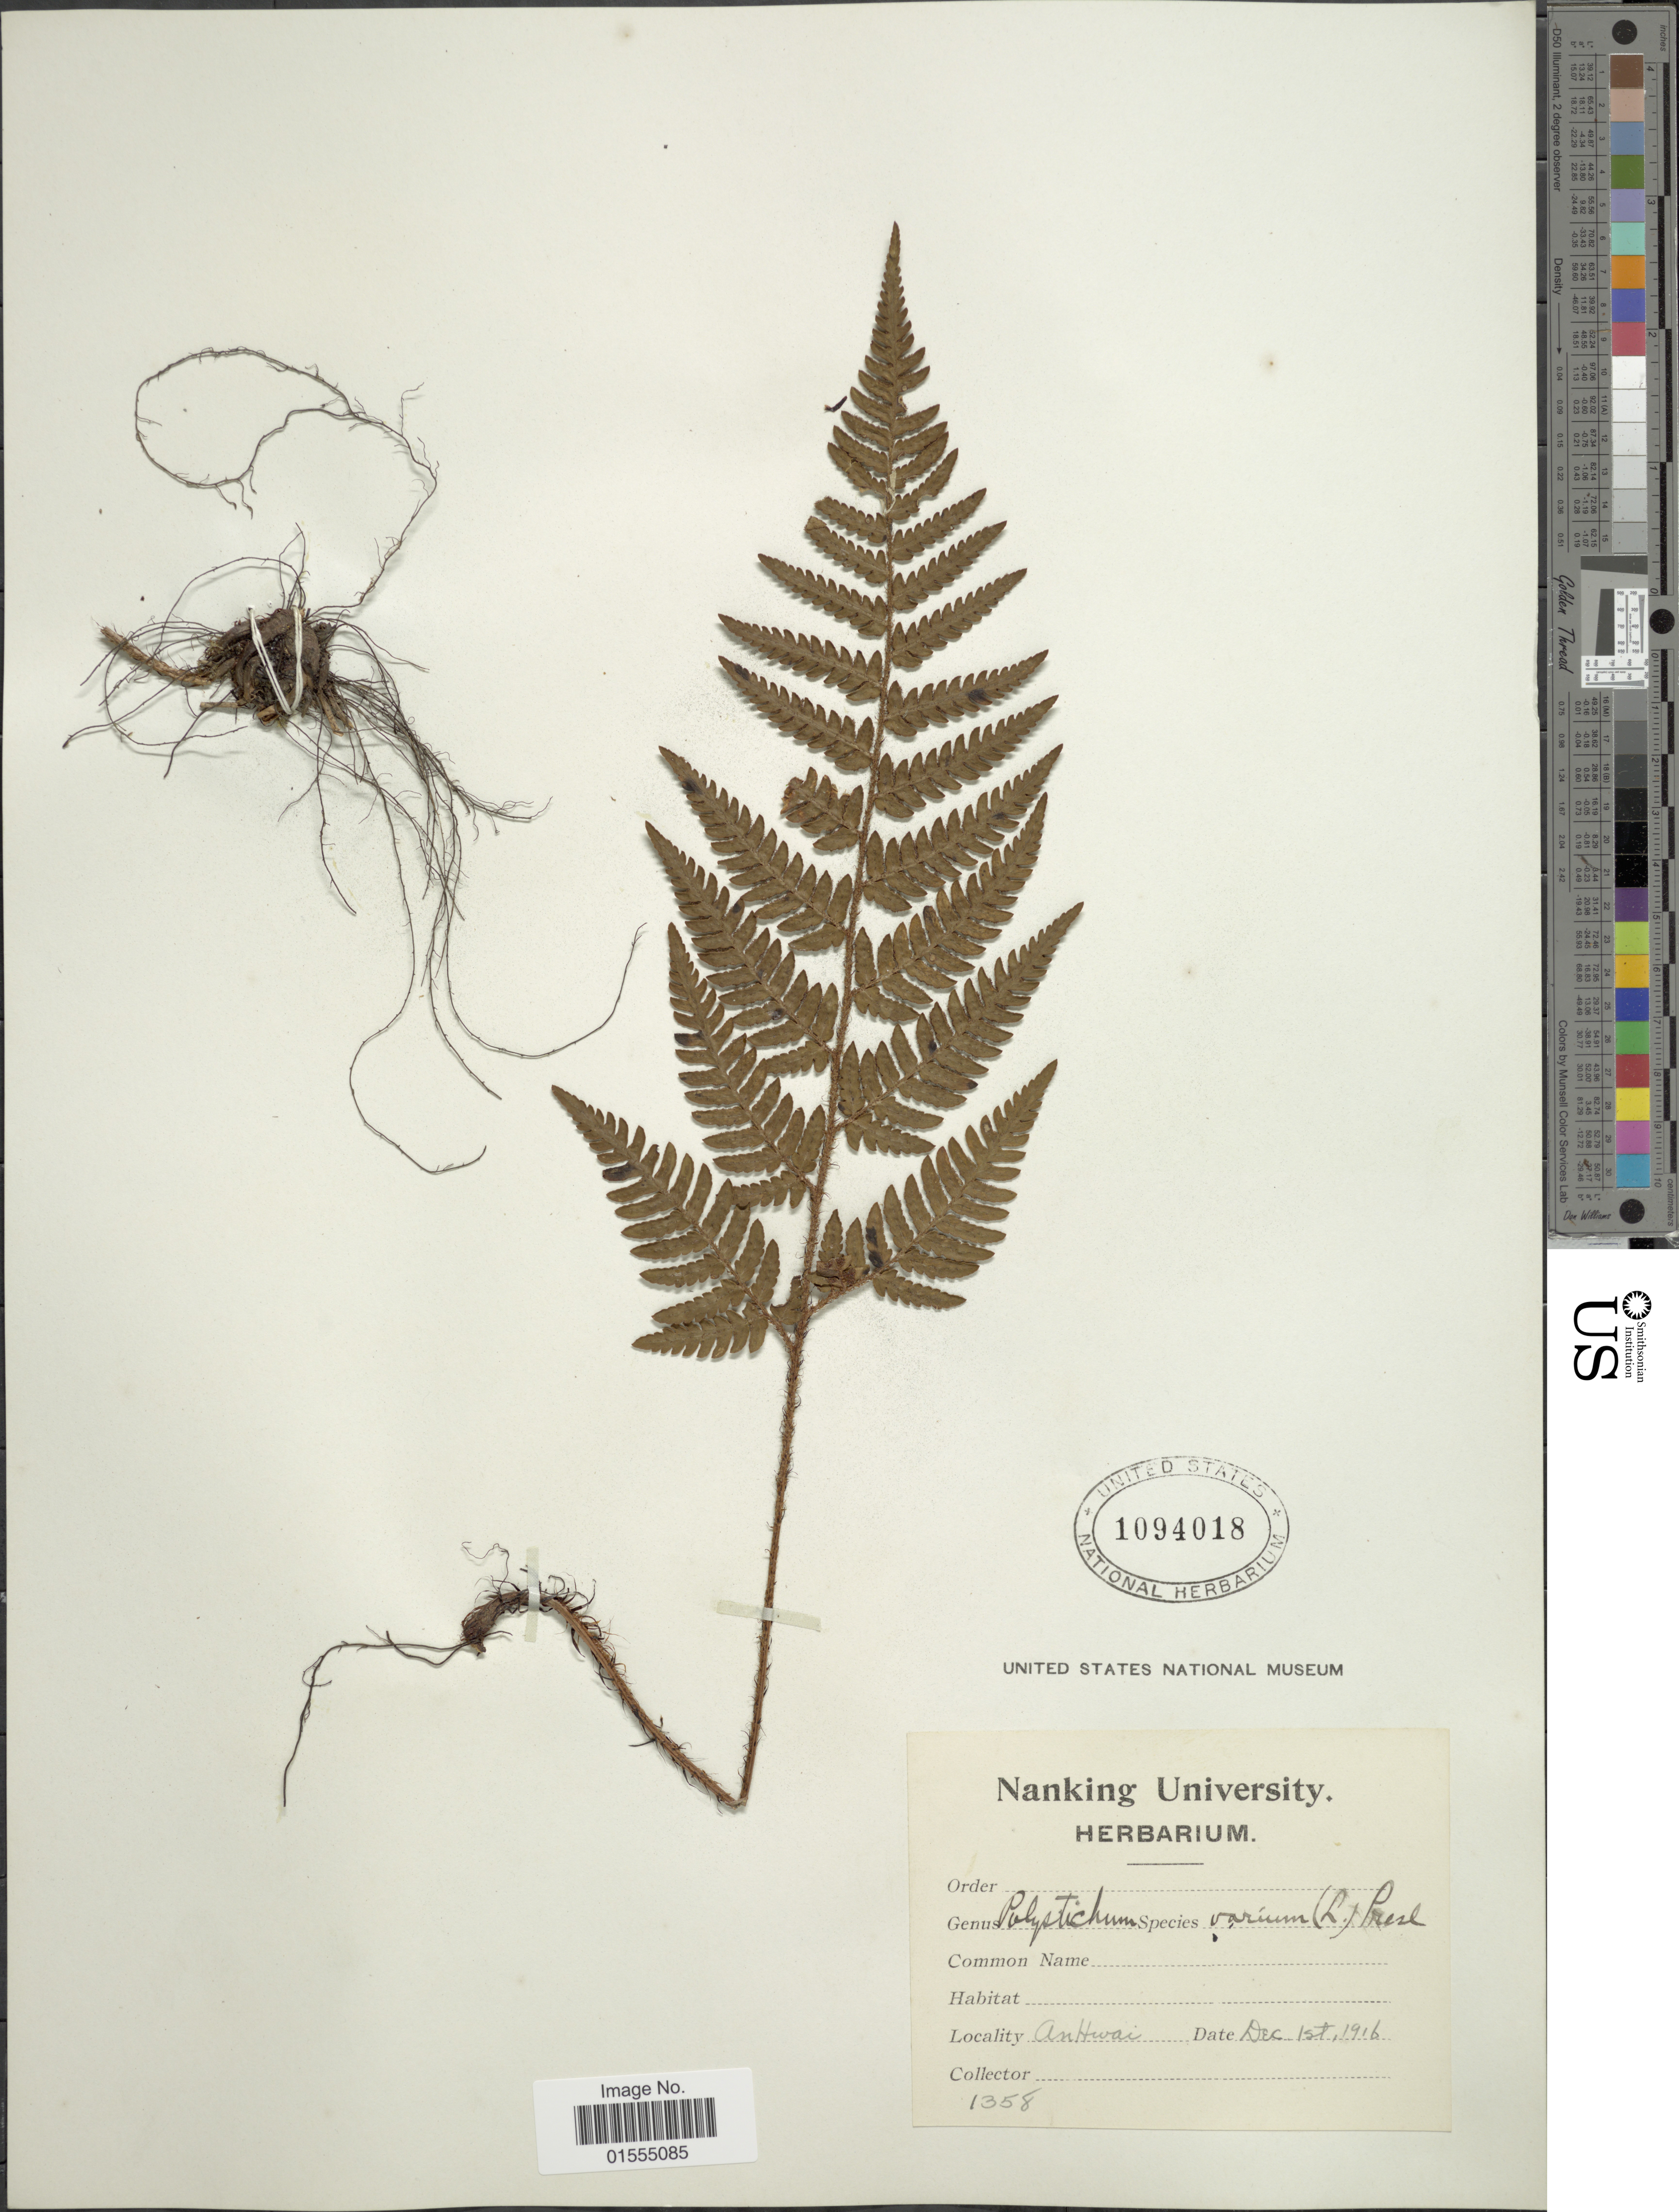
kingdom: Plantae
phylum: Tracheophyta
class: Polypodiopsida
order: Polypodiales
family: Dryopteridaceae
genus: Dryopteris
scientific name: Dryopteris varia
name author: (L.) Kuntze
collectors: Nanking University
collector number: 1358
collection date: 1916-12-01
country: China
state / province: Anhui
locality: Anttwai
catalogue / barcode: US 1094018